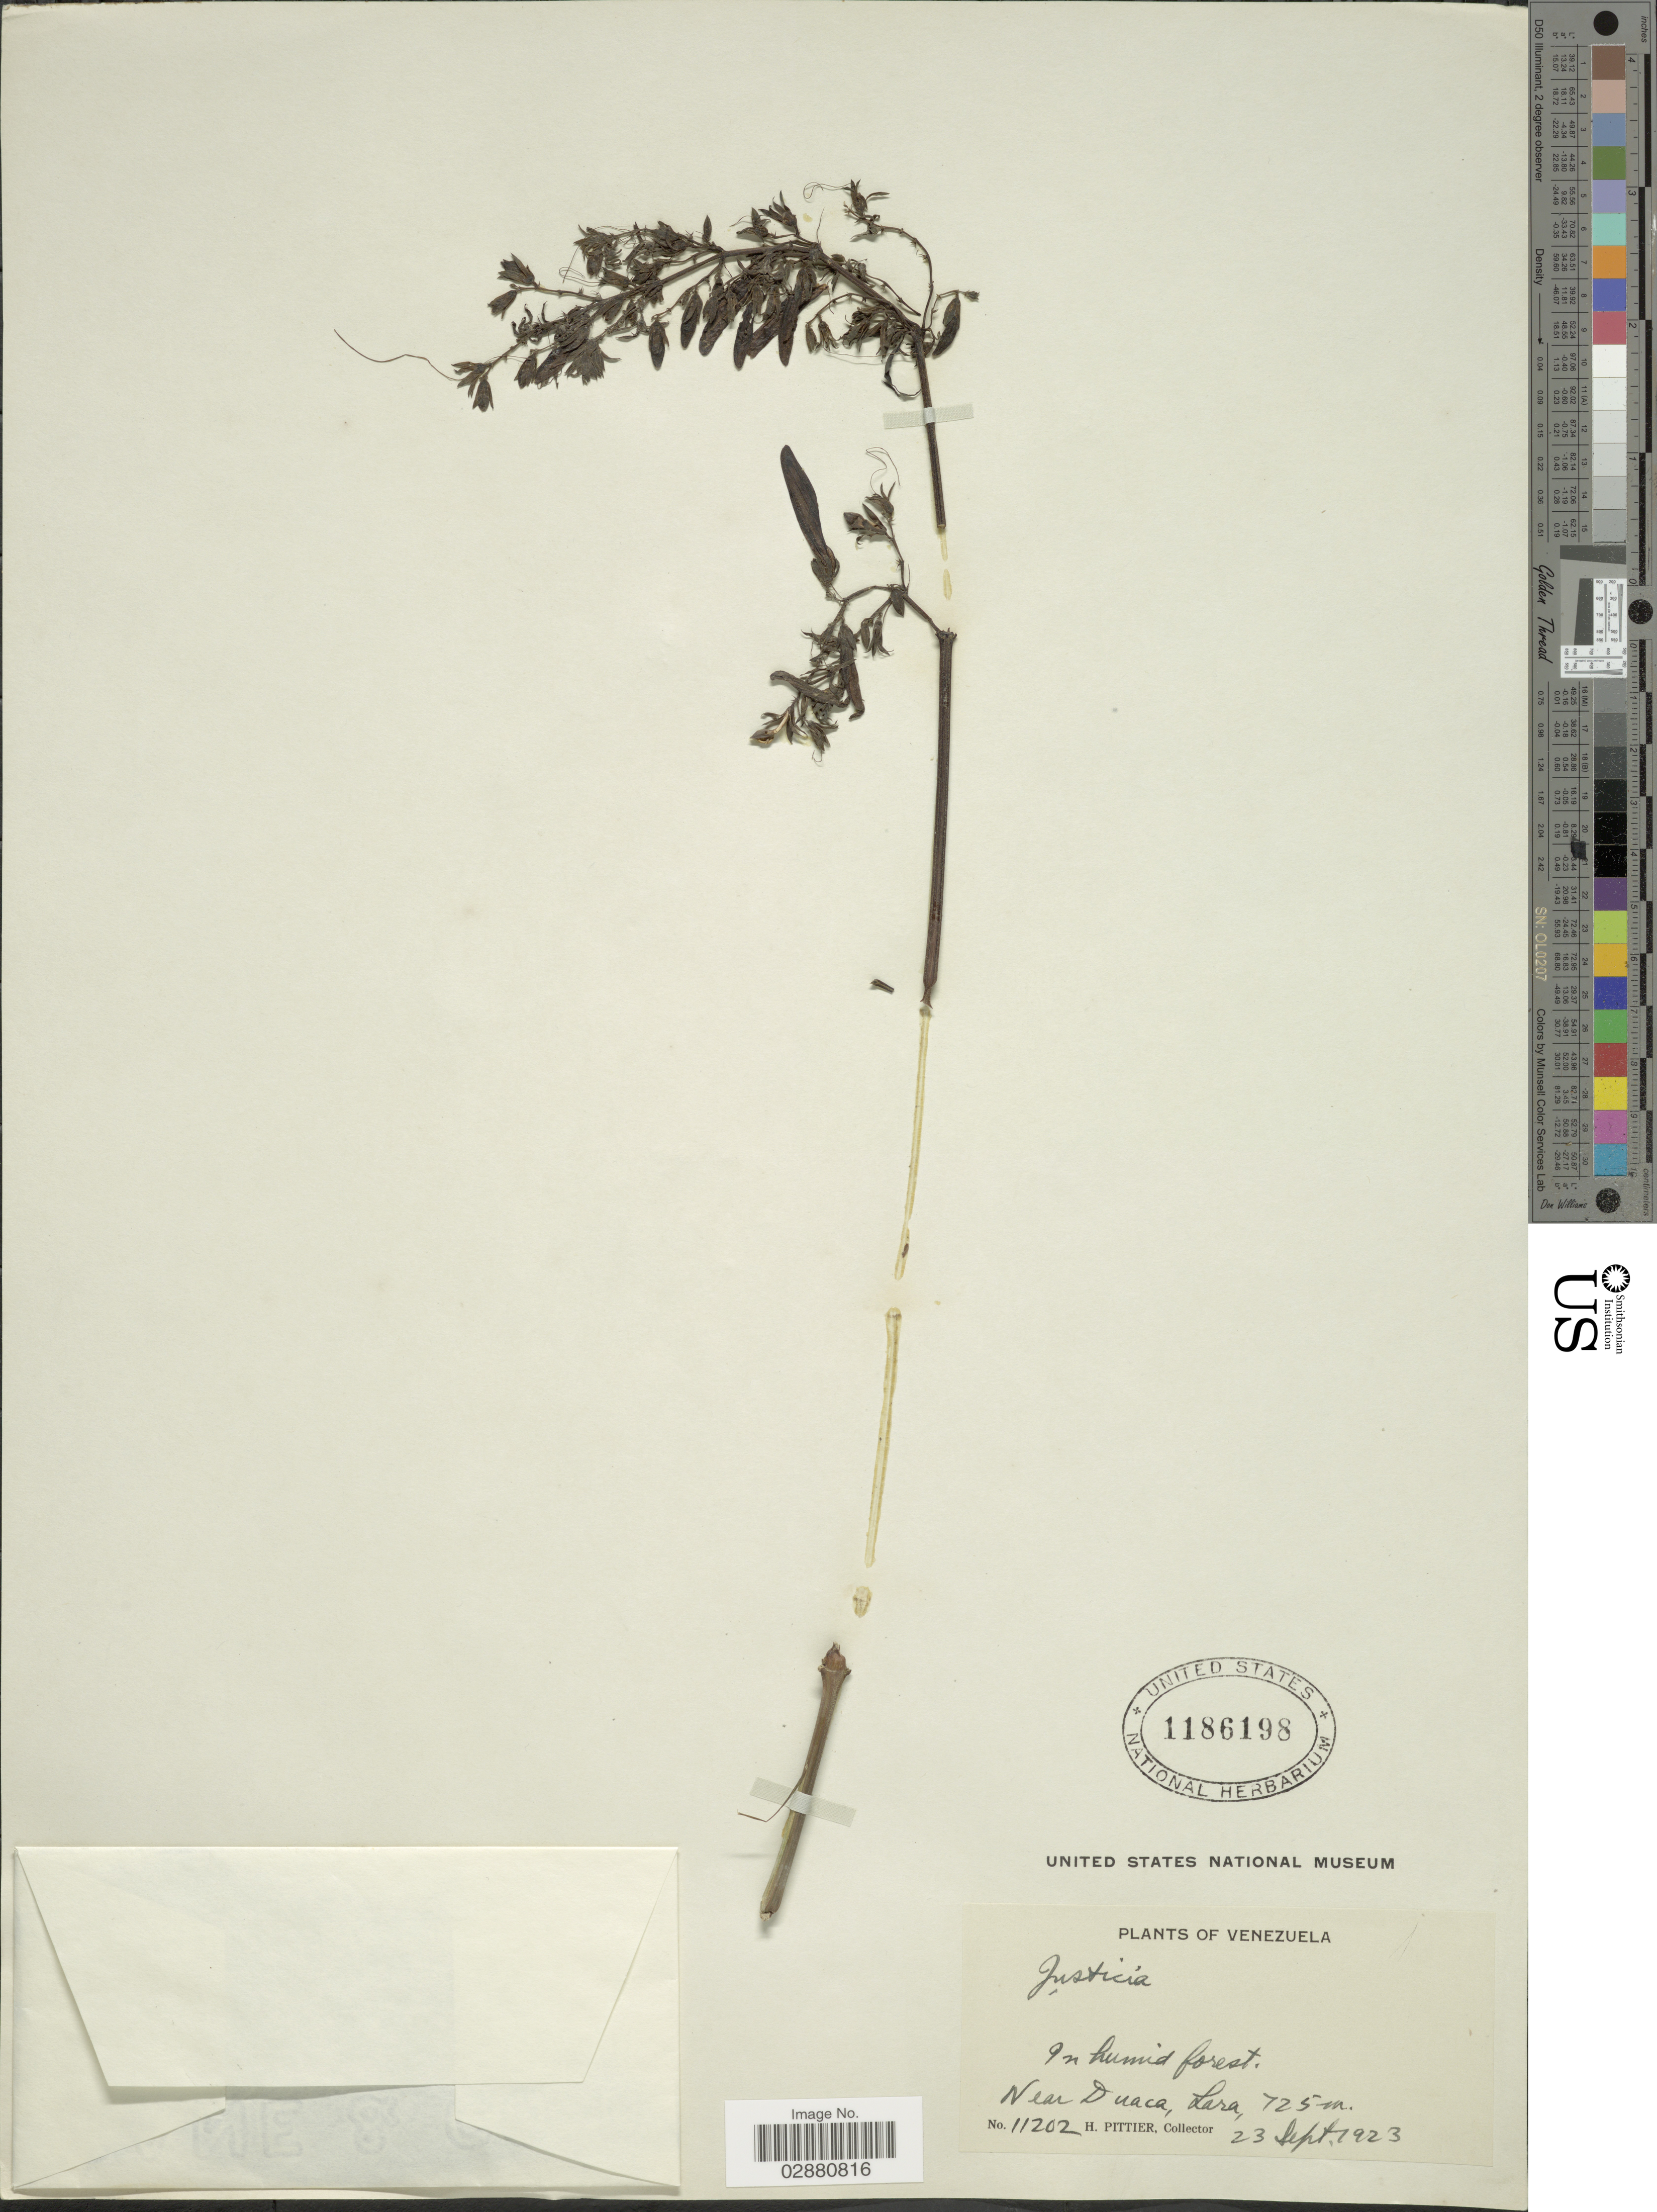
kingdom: Plantae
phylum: Tracheophyta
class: Magnoliopsida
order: Lamiales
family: Acanthaceae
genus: Justicia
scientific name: Justicia secunda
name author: Vahl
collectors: H. F. Pittier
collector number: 11202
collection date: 1923-09-23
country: Venezuela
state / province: Lara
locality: Near Duaca.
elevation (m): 725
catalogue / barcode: US 1186198